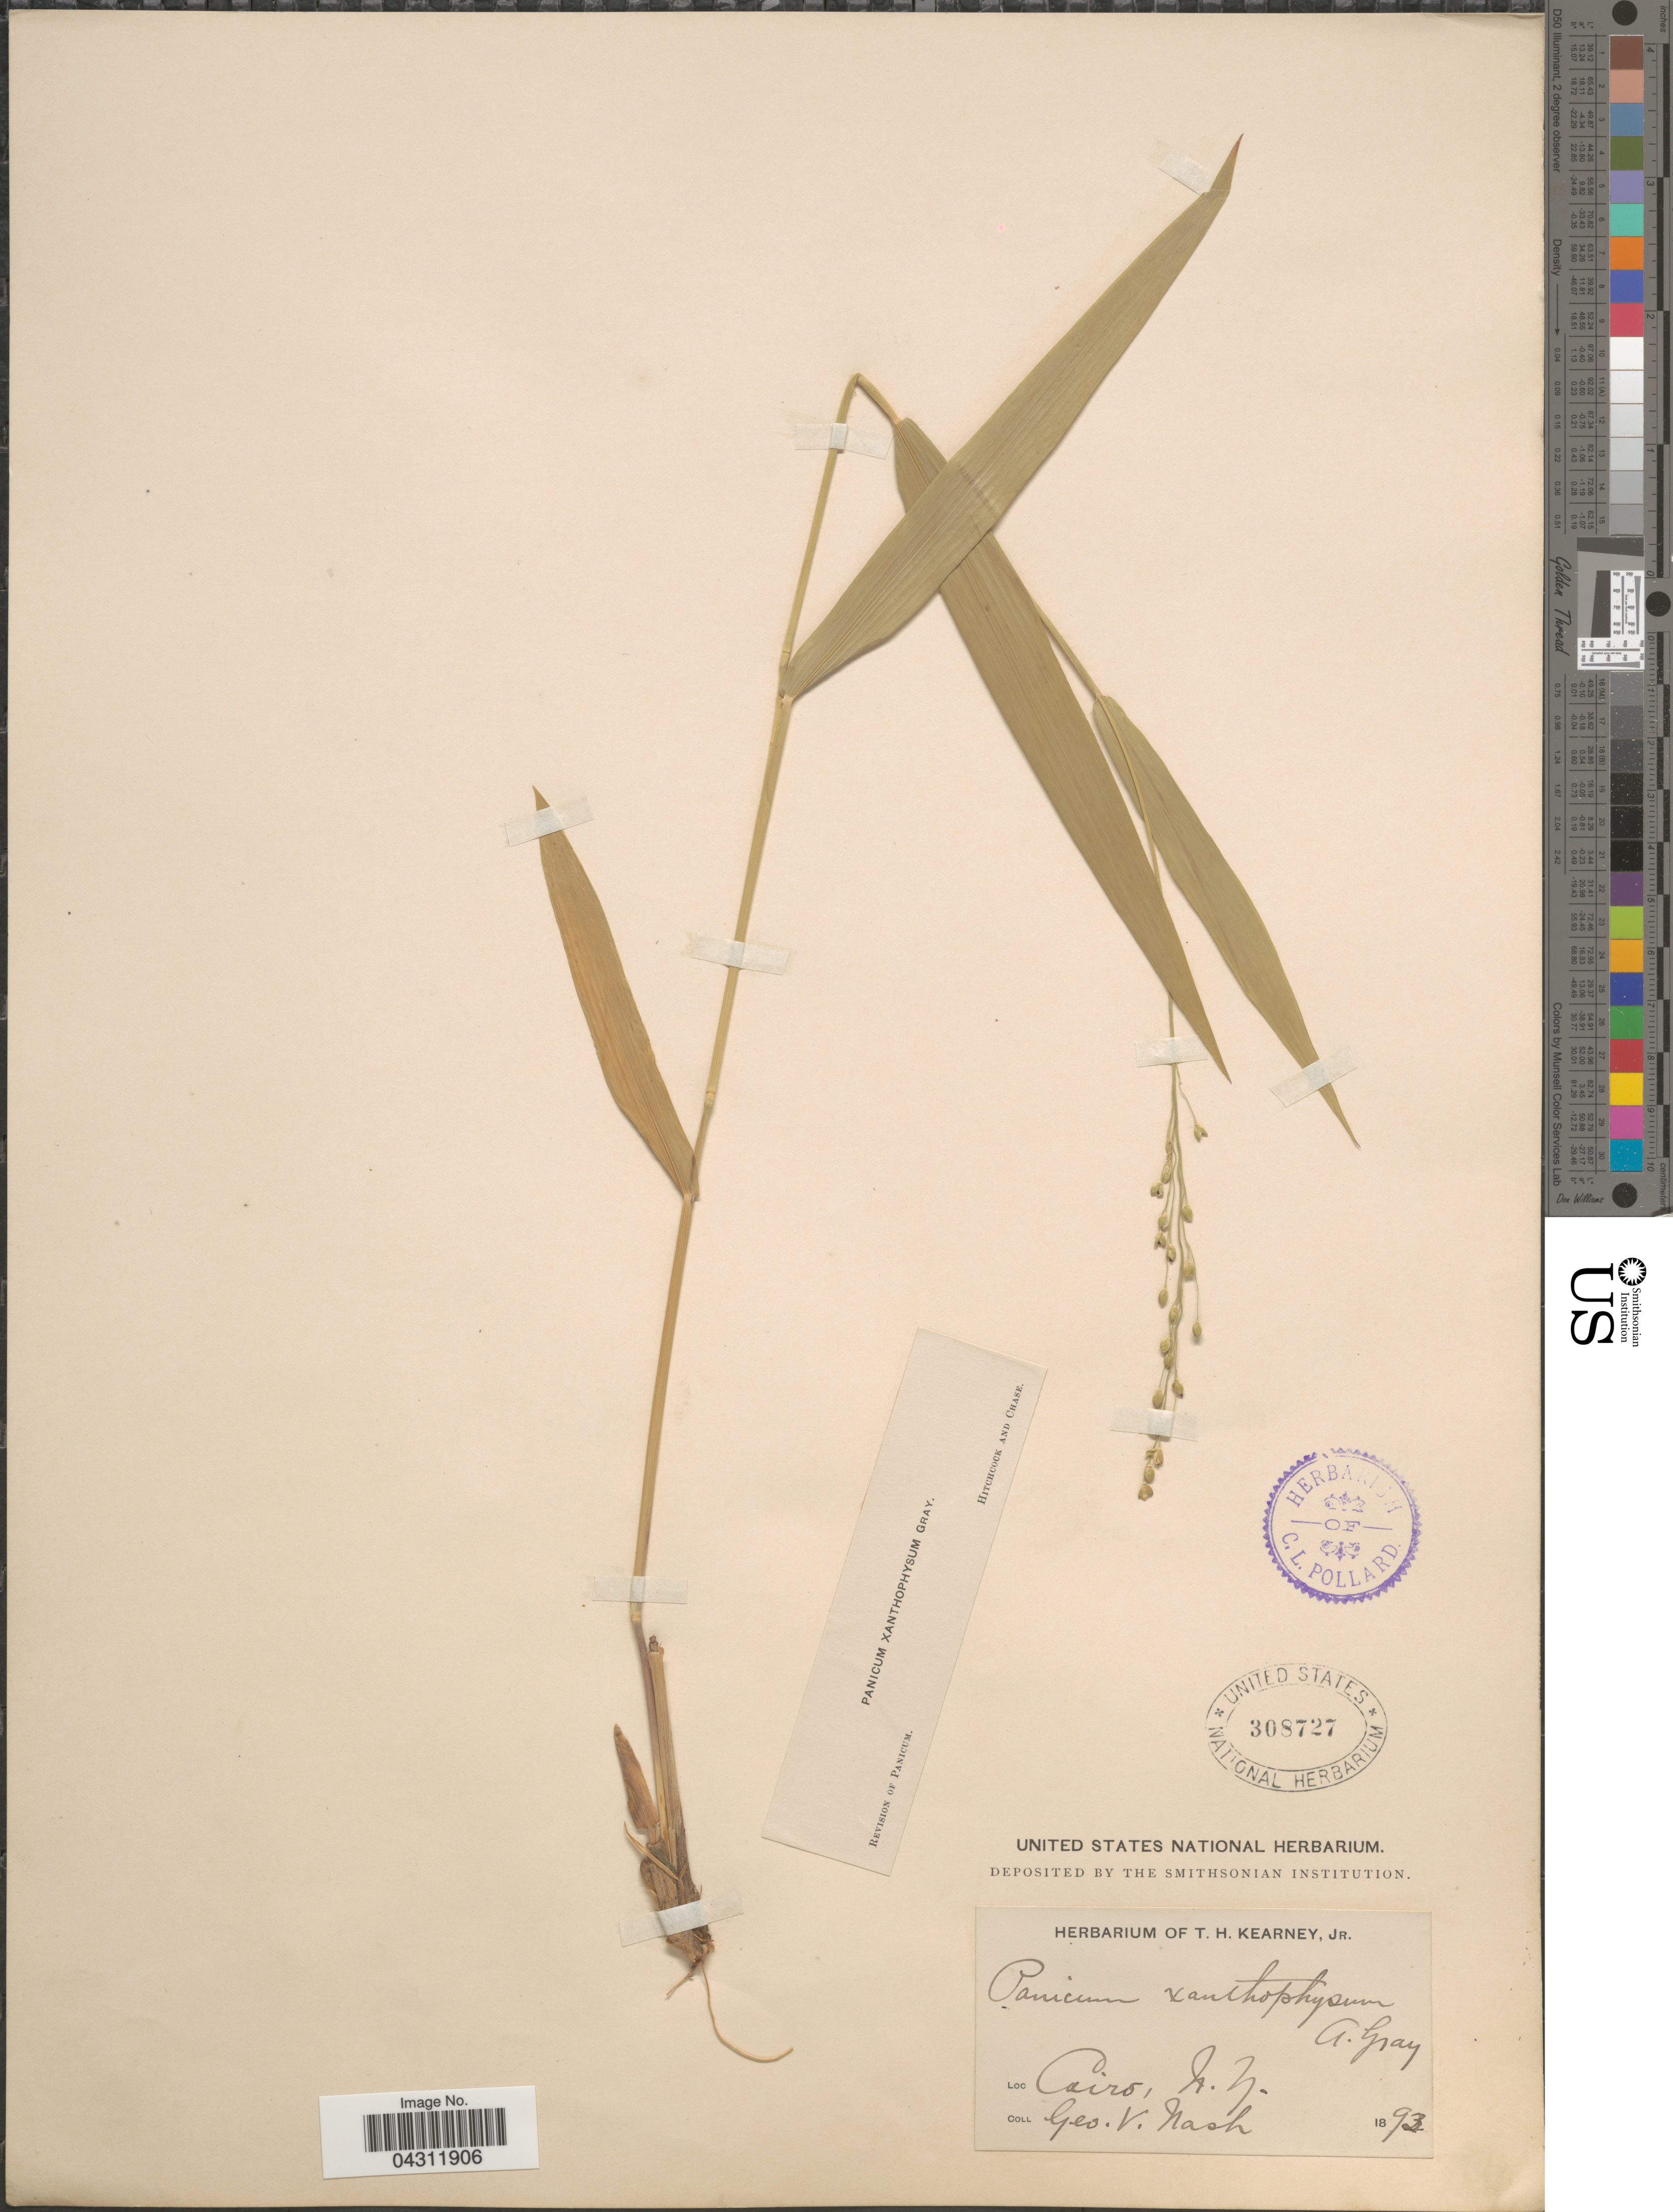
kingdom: Plantae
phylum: Tracheophyta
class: Liliopsida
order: Poales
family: Poaceae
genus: Dichanthelium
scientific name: Dichanthelium xanthophysum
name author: (A. Gray) Freckmann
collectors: G. V. Nash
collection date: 1893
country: United States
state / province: New York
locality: Cairo.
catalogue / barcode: US 308727